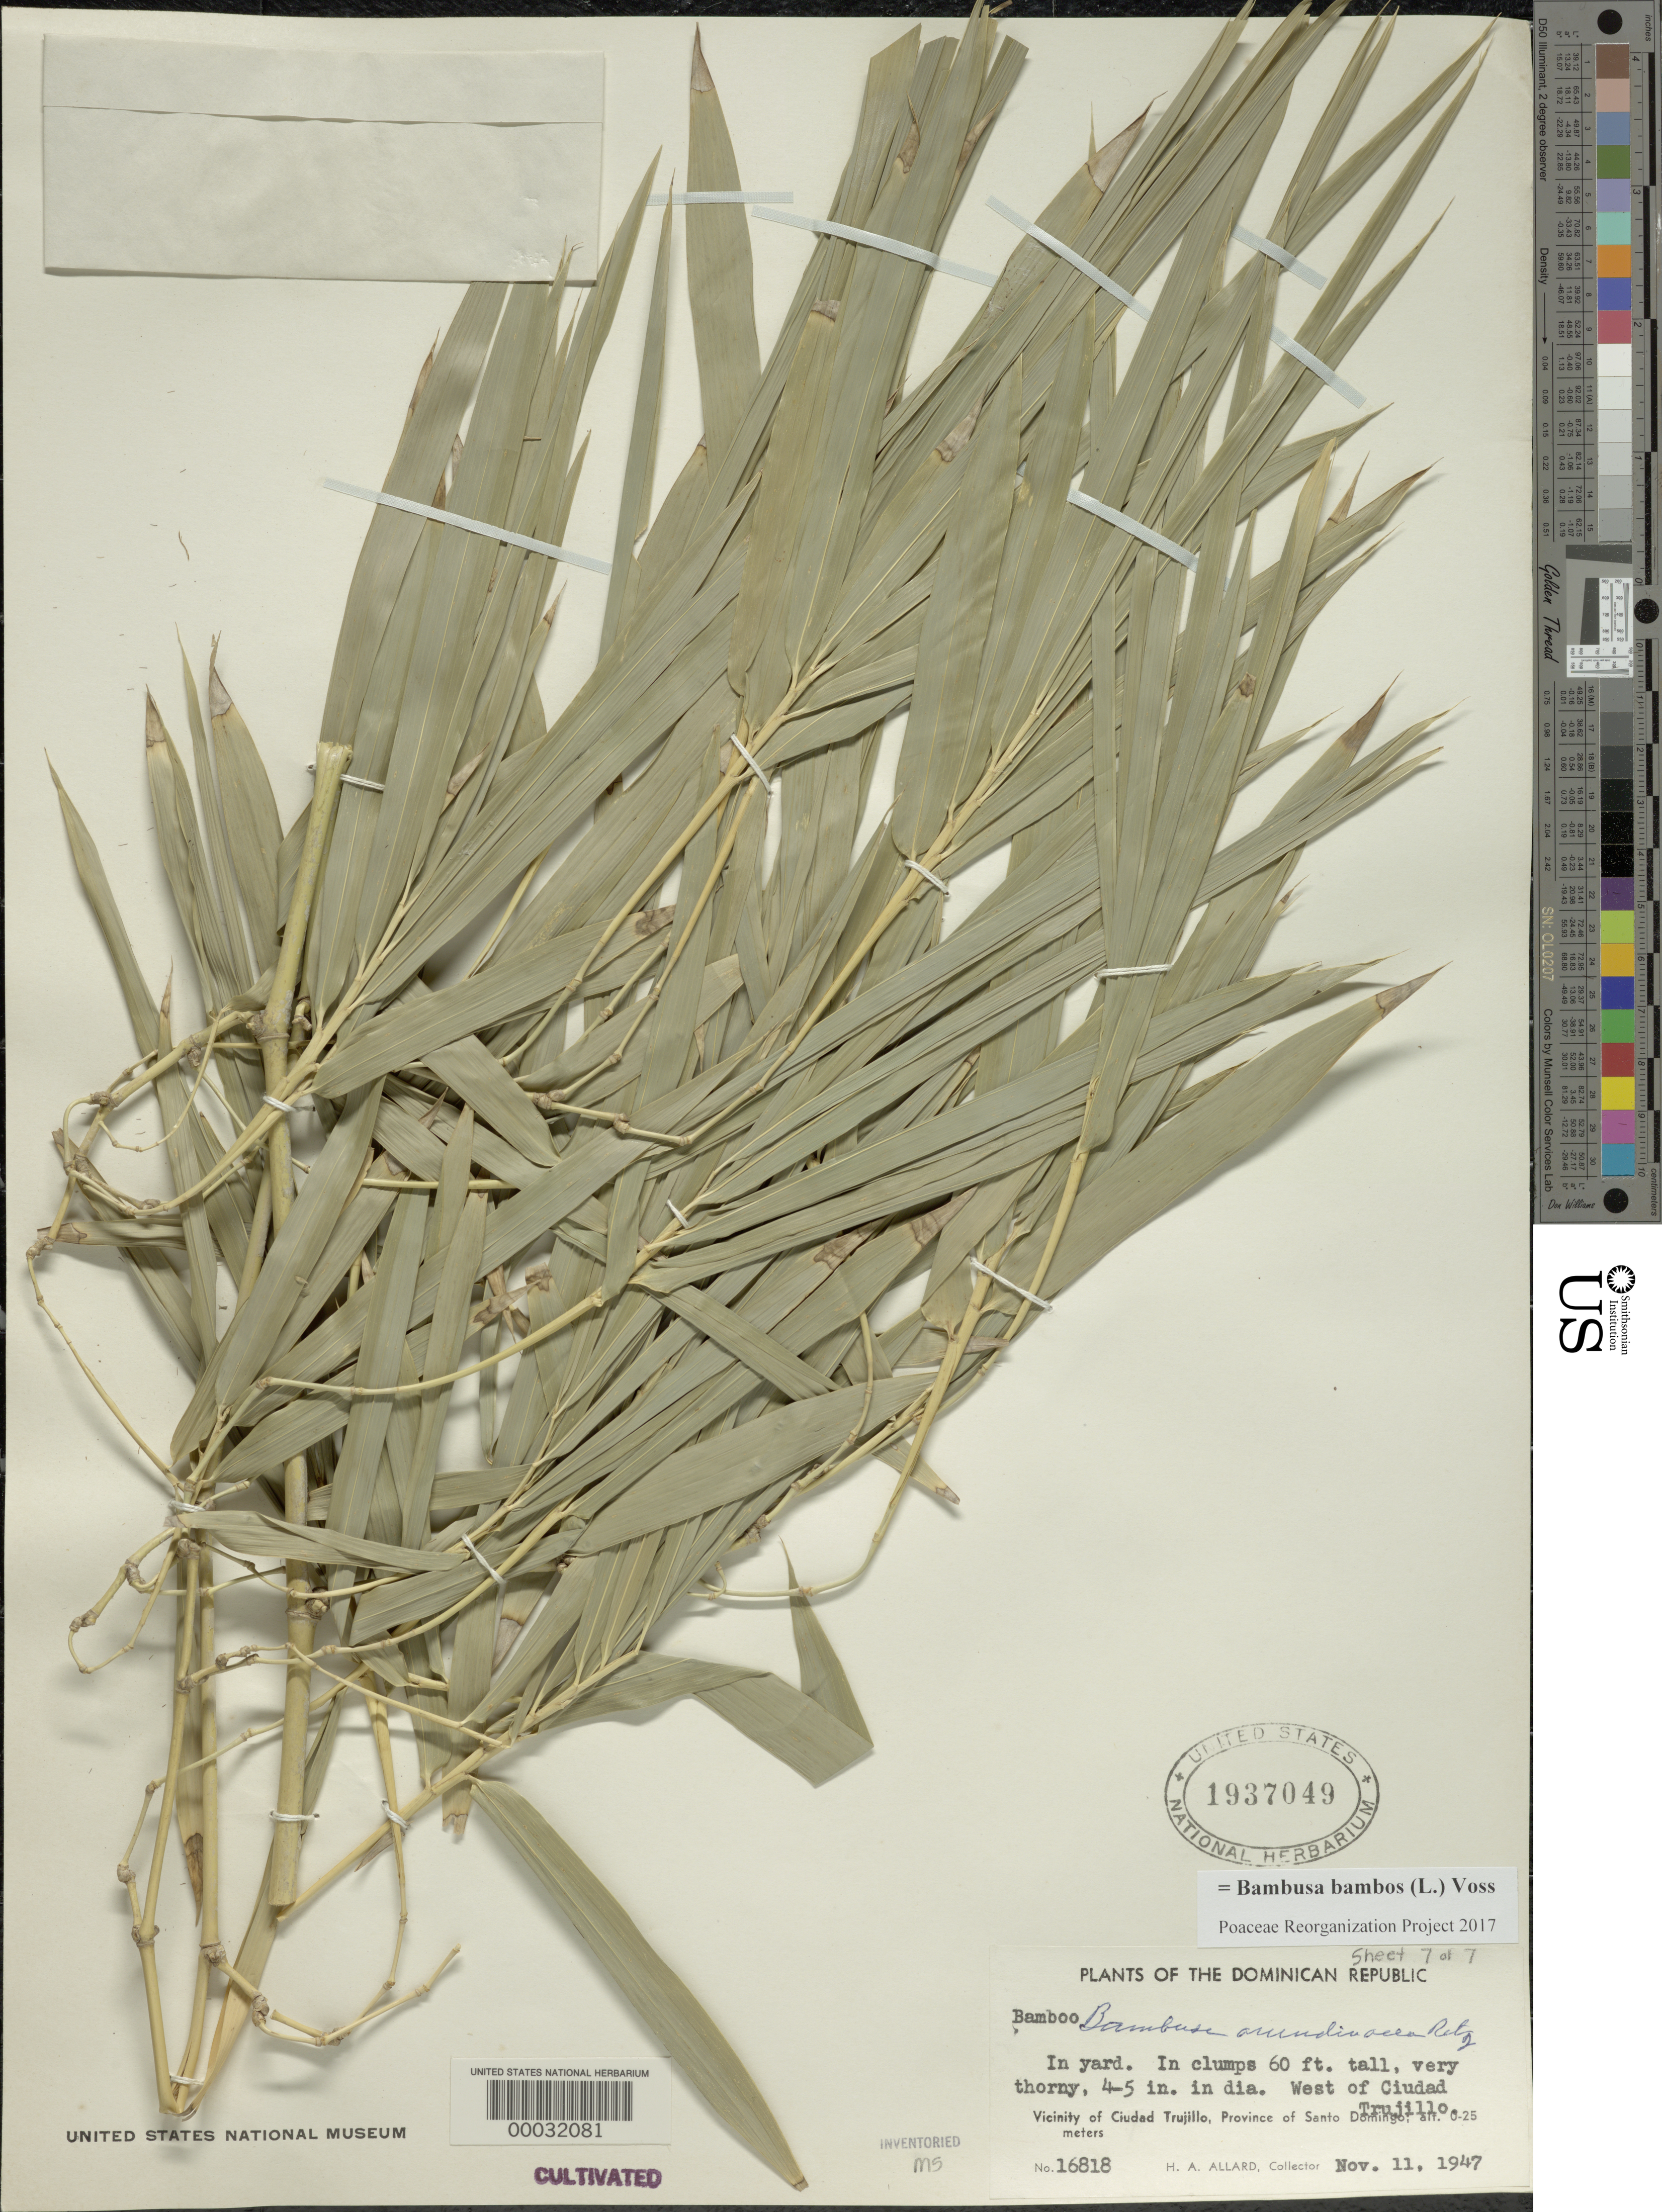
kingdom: Plantae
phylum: Tracheophyta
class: Liliopsida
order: Poales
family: Poaceae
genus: Bambusa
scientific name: Bambusa bambos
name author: (L.) Voss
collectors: H. A. Allard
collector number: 16818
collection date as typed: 11 Nov 1947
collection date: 1947-11-11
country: Dominican Republic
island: Hispaniola Island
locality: Ciudad trujillo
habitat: in yard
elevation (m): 25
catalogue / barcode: US 1937049